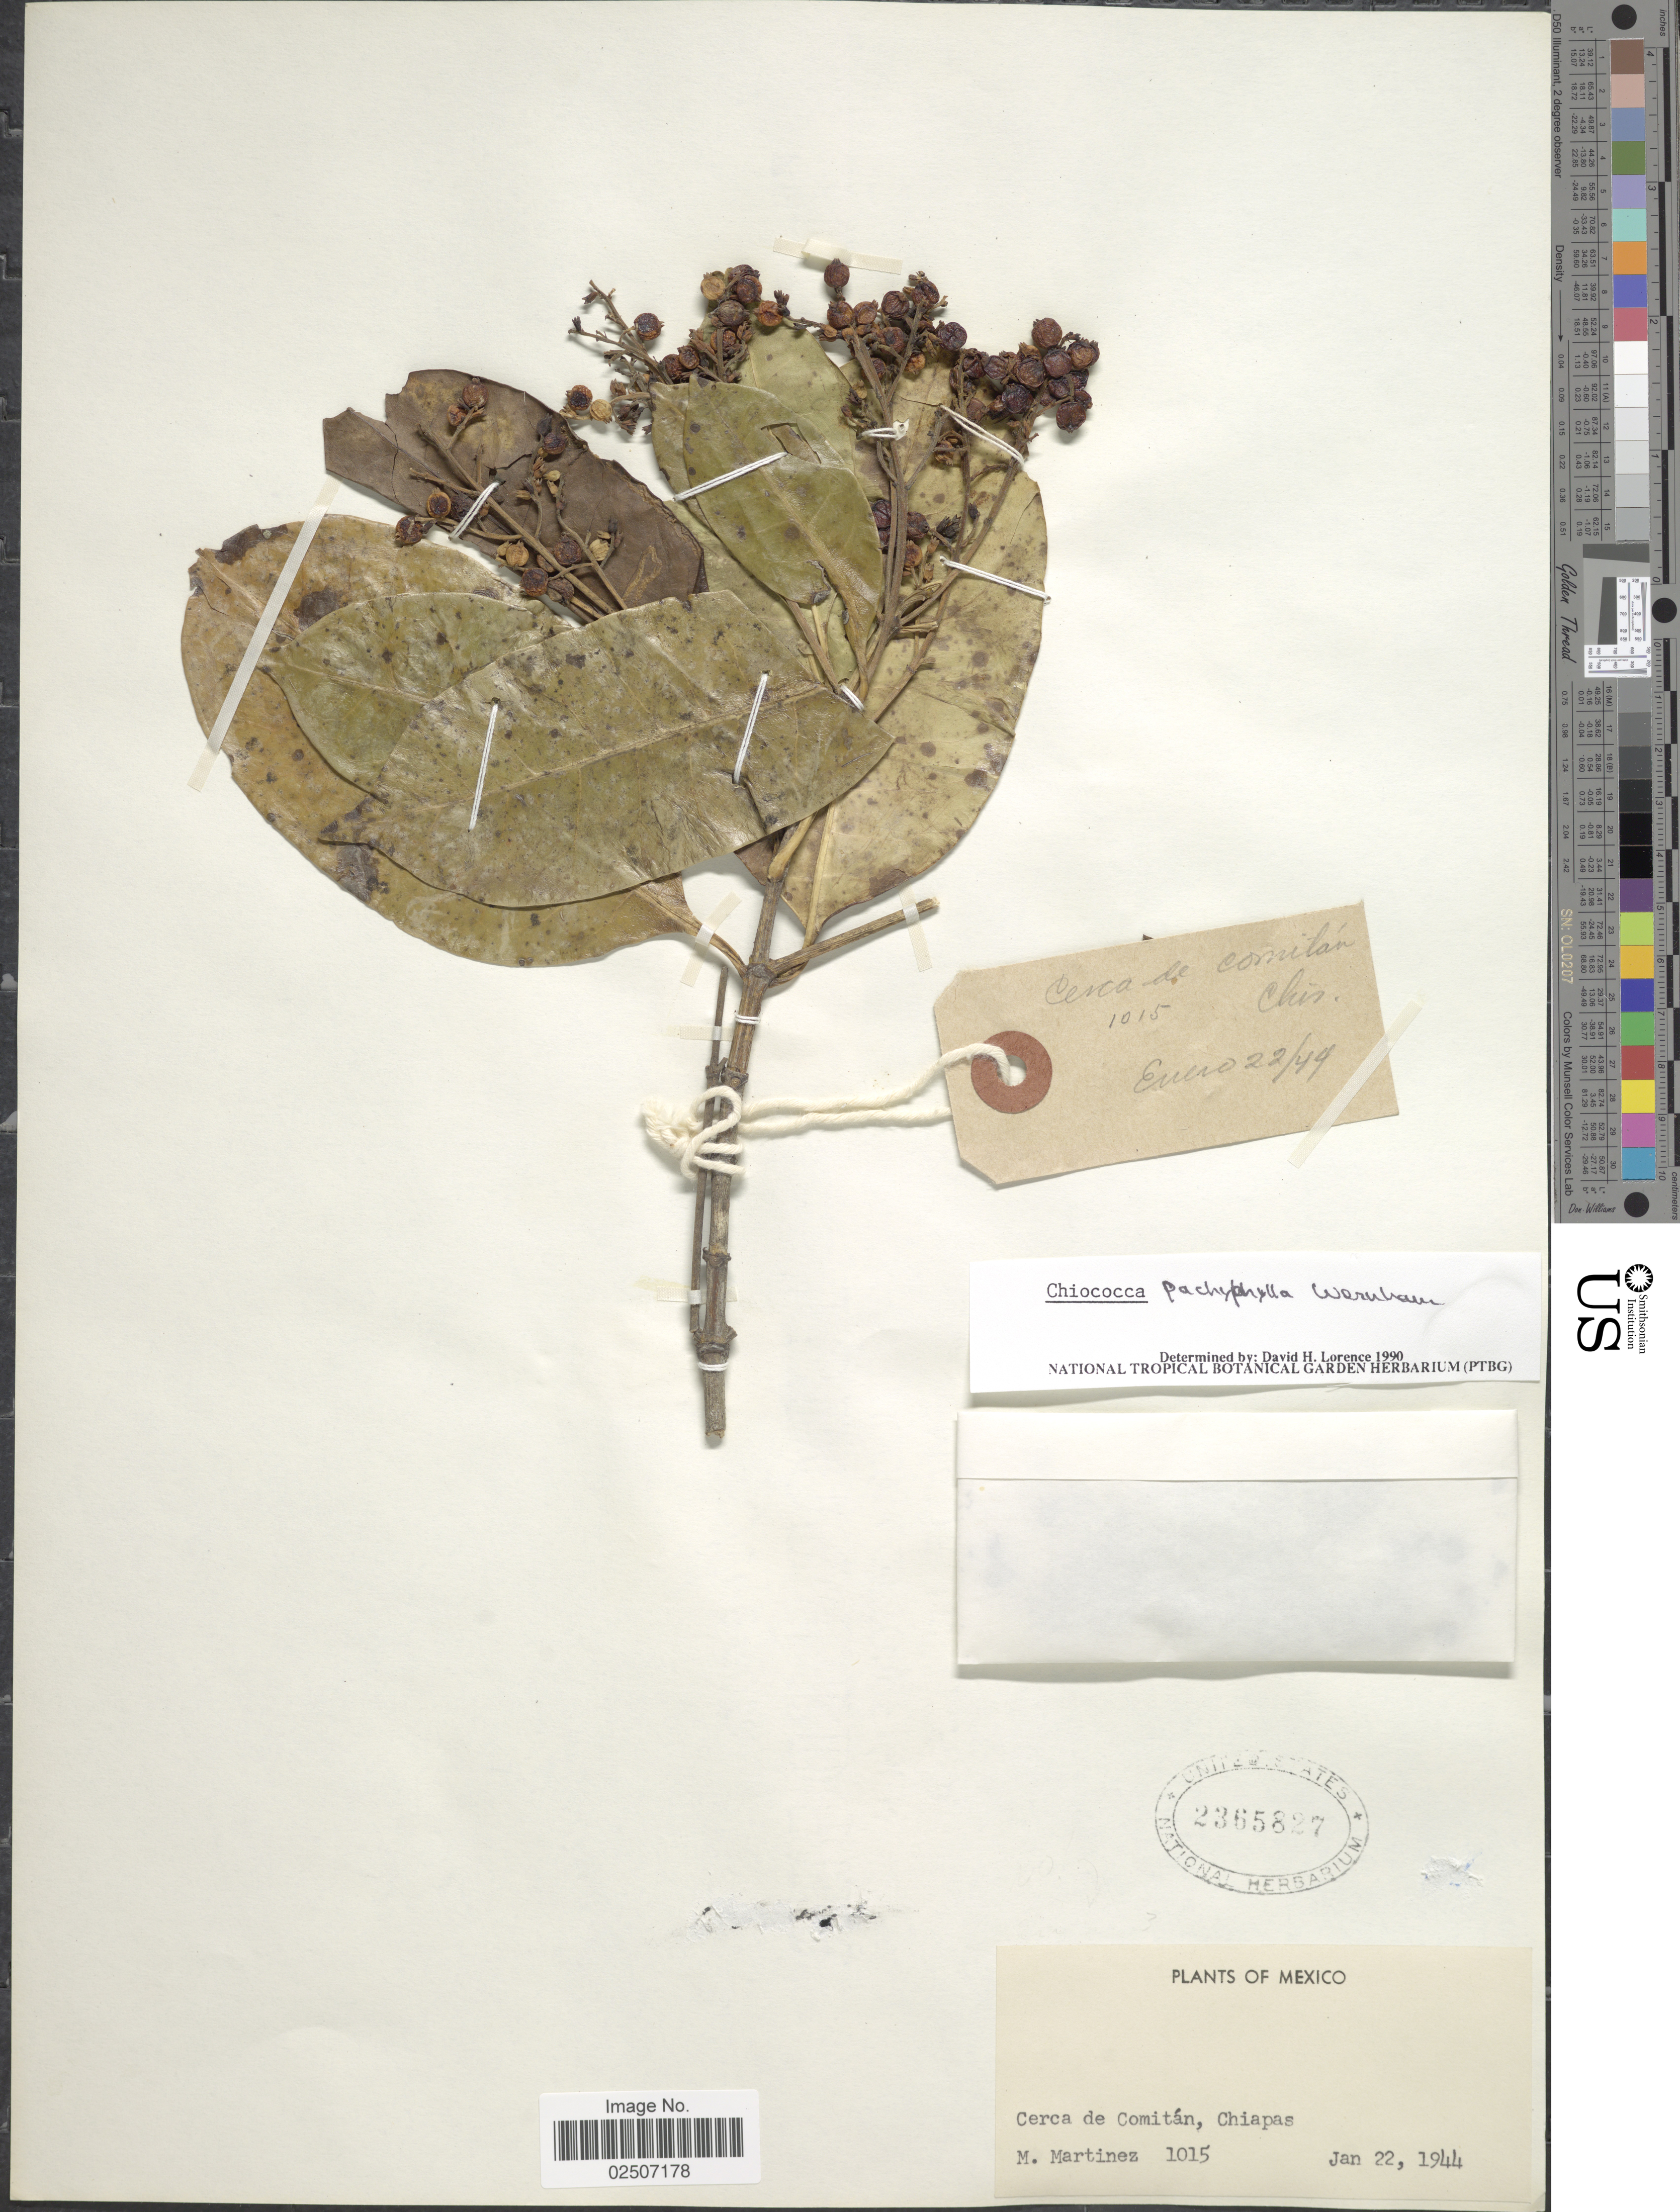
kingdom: Plantae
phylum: Tracheophyta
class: Magnoliopsida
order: Gentianales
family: Rubiaceae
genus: Chiococca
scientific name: Chiococca pachyphylla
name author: Wernham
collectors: M. Martinez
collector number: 1015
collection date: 1944-01-22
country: Mexico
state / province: Chiapas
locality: Cerca de Comitan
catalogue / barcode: US 2365827